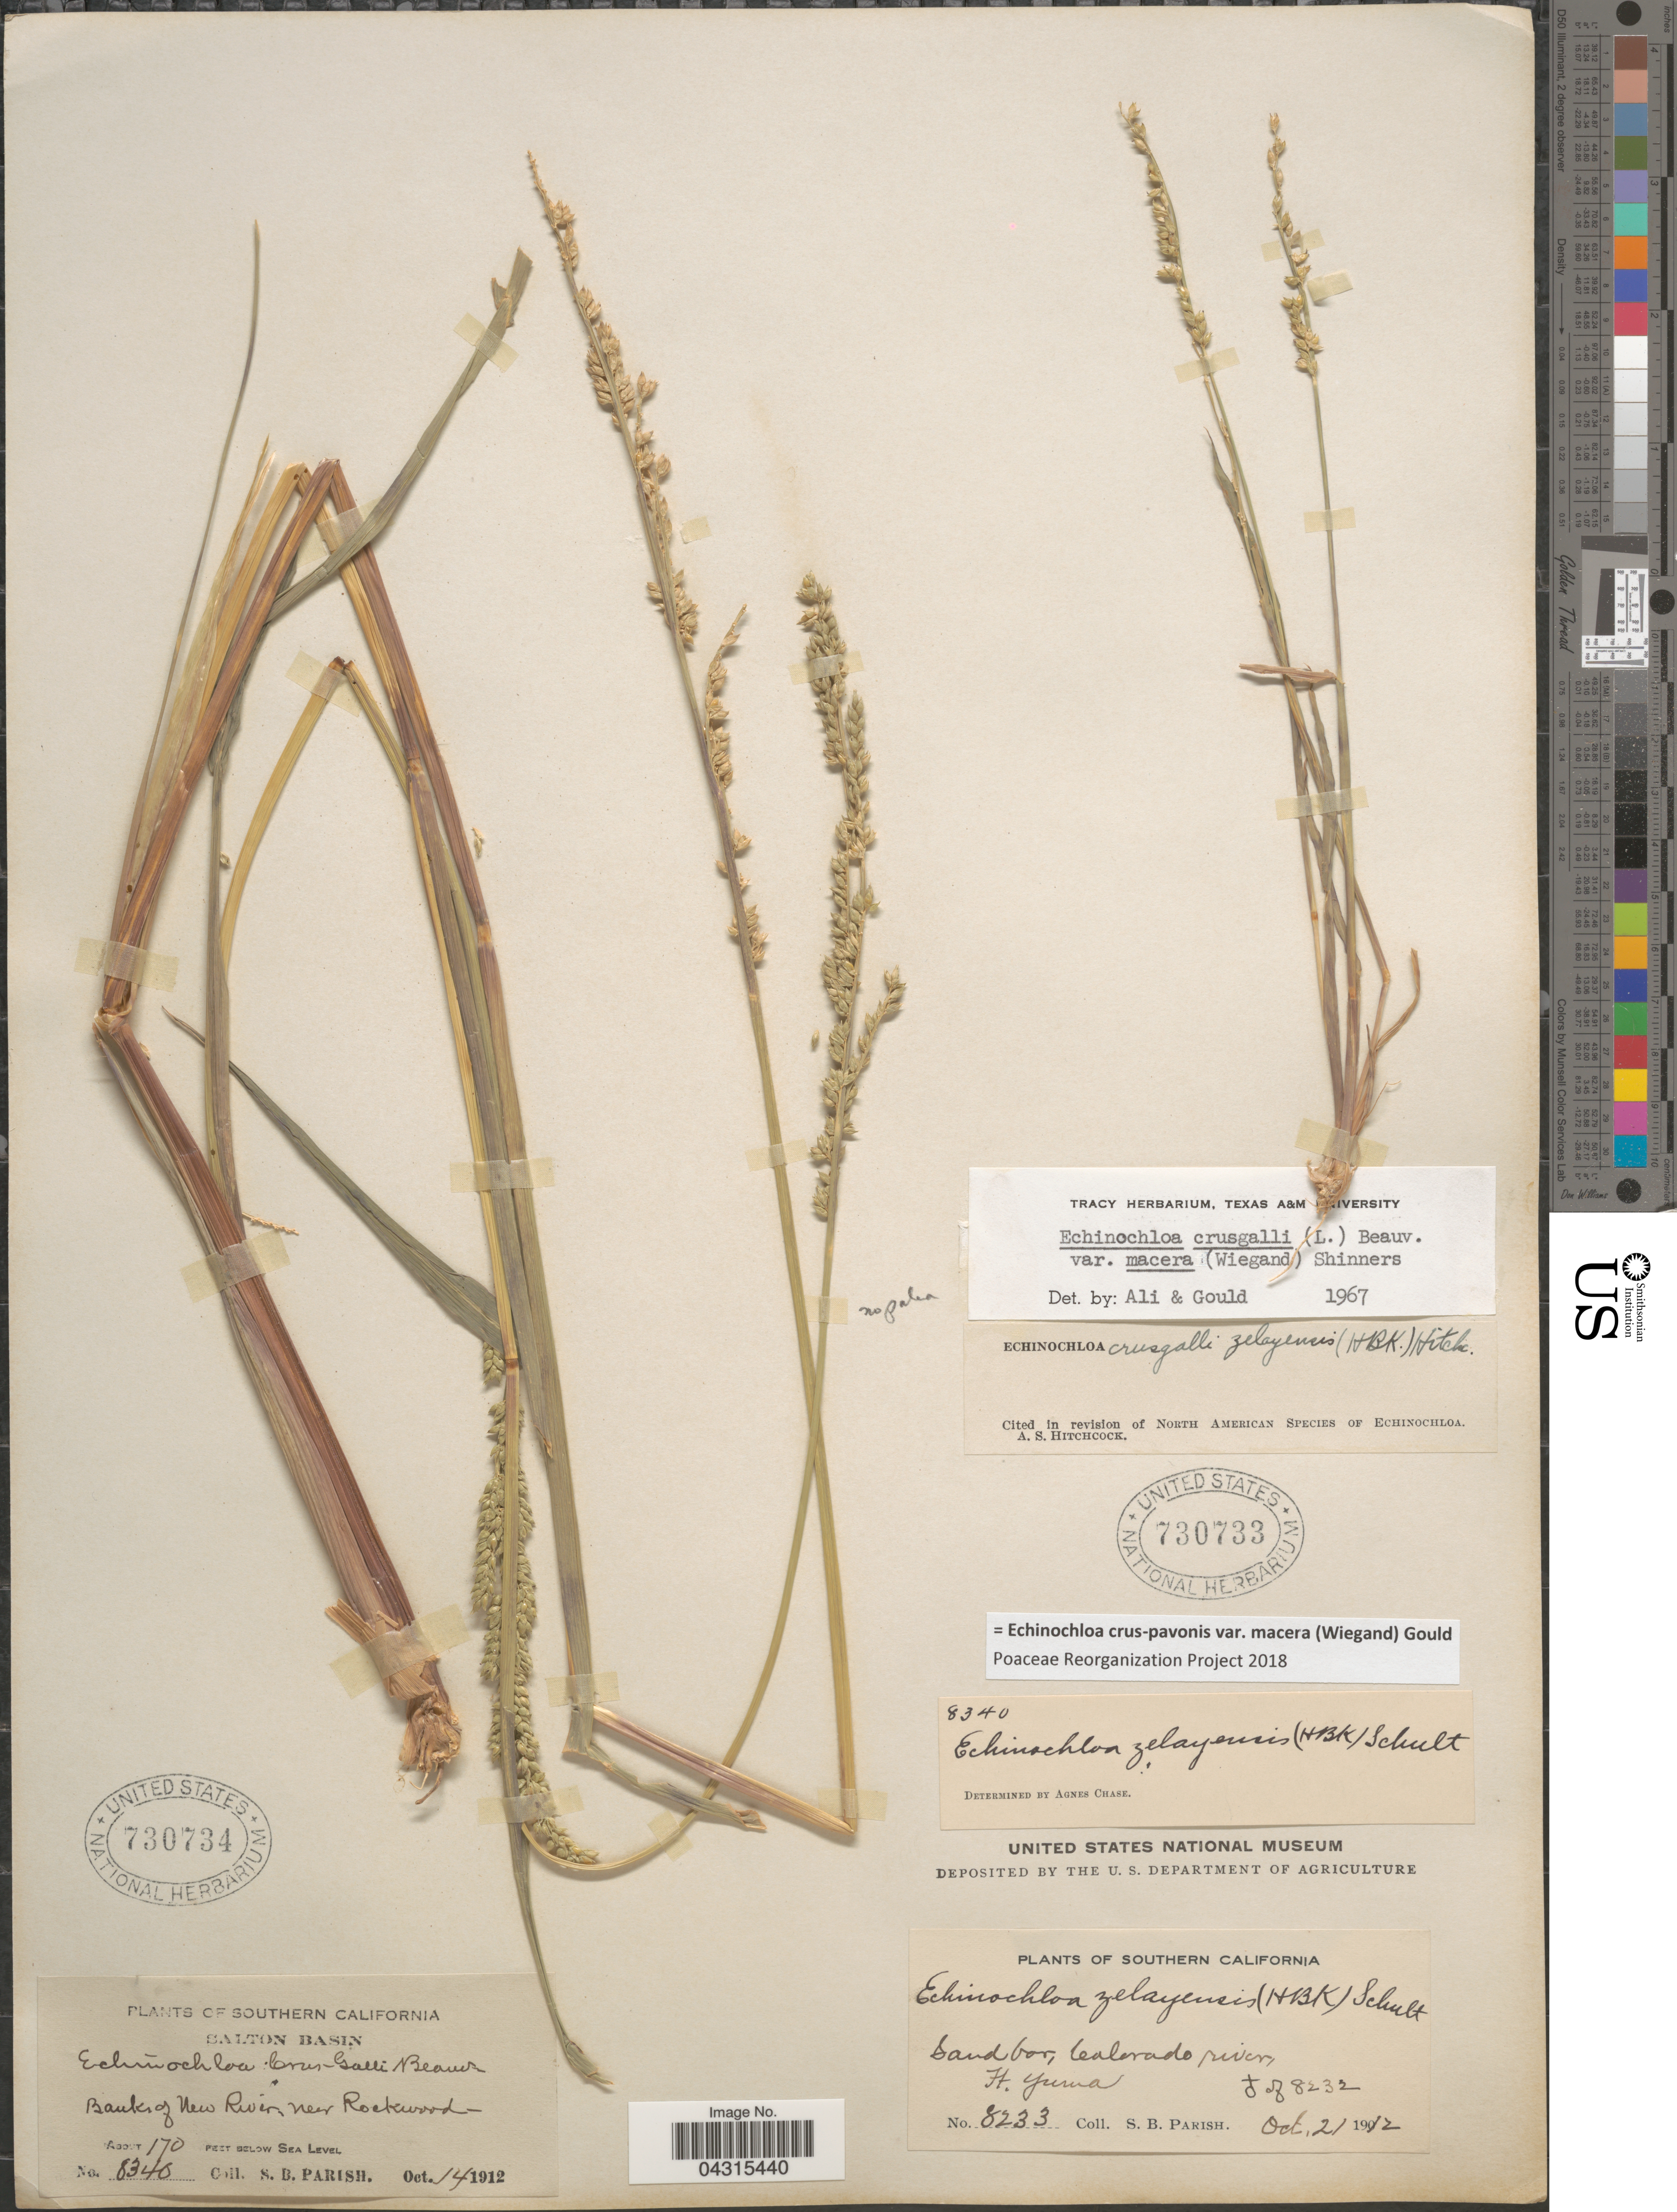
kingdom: Plantae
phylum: Tracheophyta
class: Liliopsida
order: Poales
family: Poaceae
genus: Echinochloa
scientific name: Echinochloa crus-pavonis var. macera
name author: (Wiegand) Gould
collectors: S. B. Parish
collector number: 8340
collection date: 1912-10-14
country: United States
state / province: California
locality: Southern California. Salton Basin. Banks of New River, near Rockwood.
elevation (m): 52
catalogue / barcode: US 730734